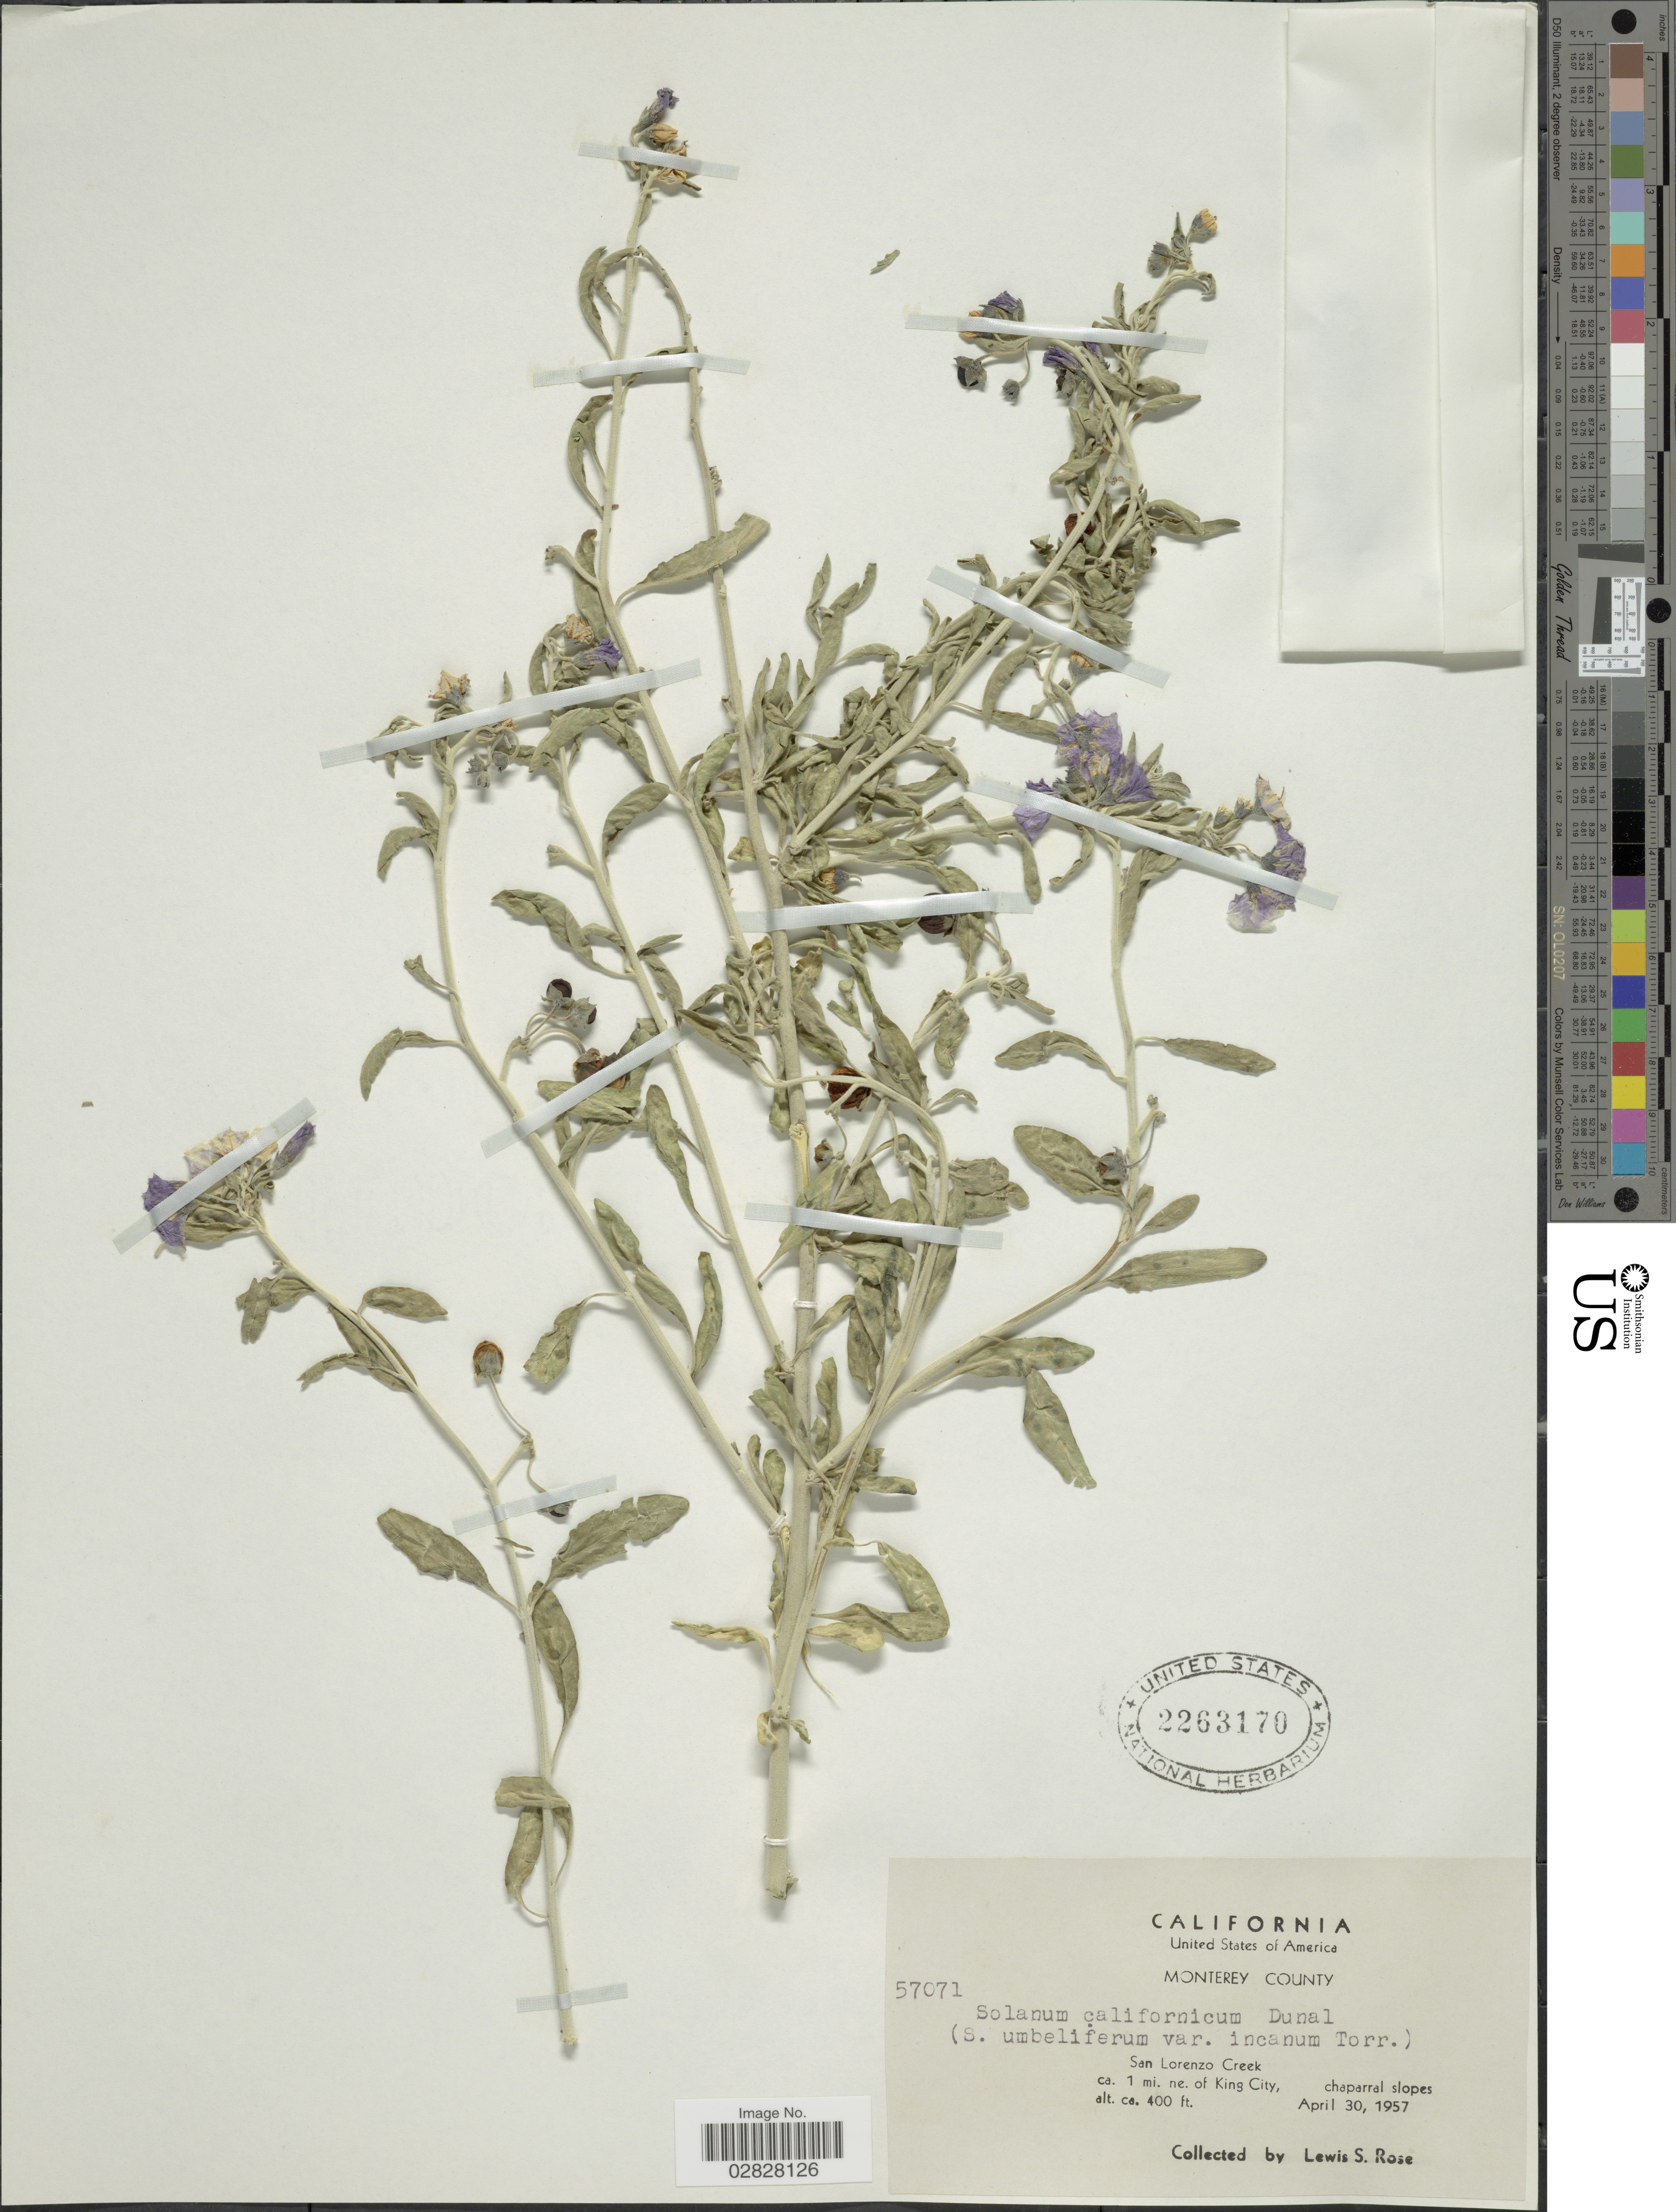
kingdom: Plantae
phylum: Tracheophyta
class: Magnoliopsida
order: Solanales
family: Solanaceae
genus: Solanum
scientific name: Solanum californicum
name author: Dunal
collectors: L. S. Rose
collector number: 57071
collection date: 1957-04-30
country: United States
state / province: California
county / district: Monterey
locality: Monterey County. San Lorenzo Creek, ca. 1 mi. ne. of King City.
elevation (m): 122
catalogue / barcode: US 2263170